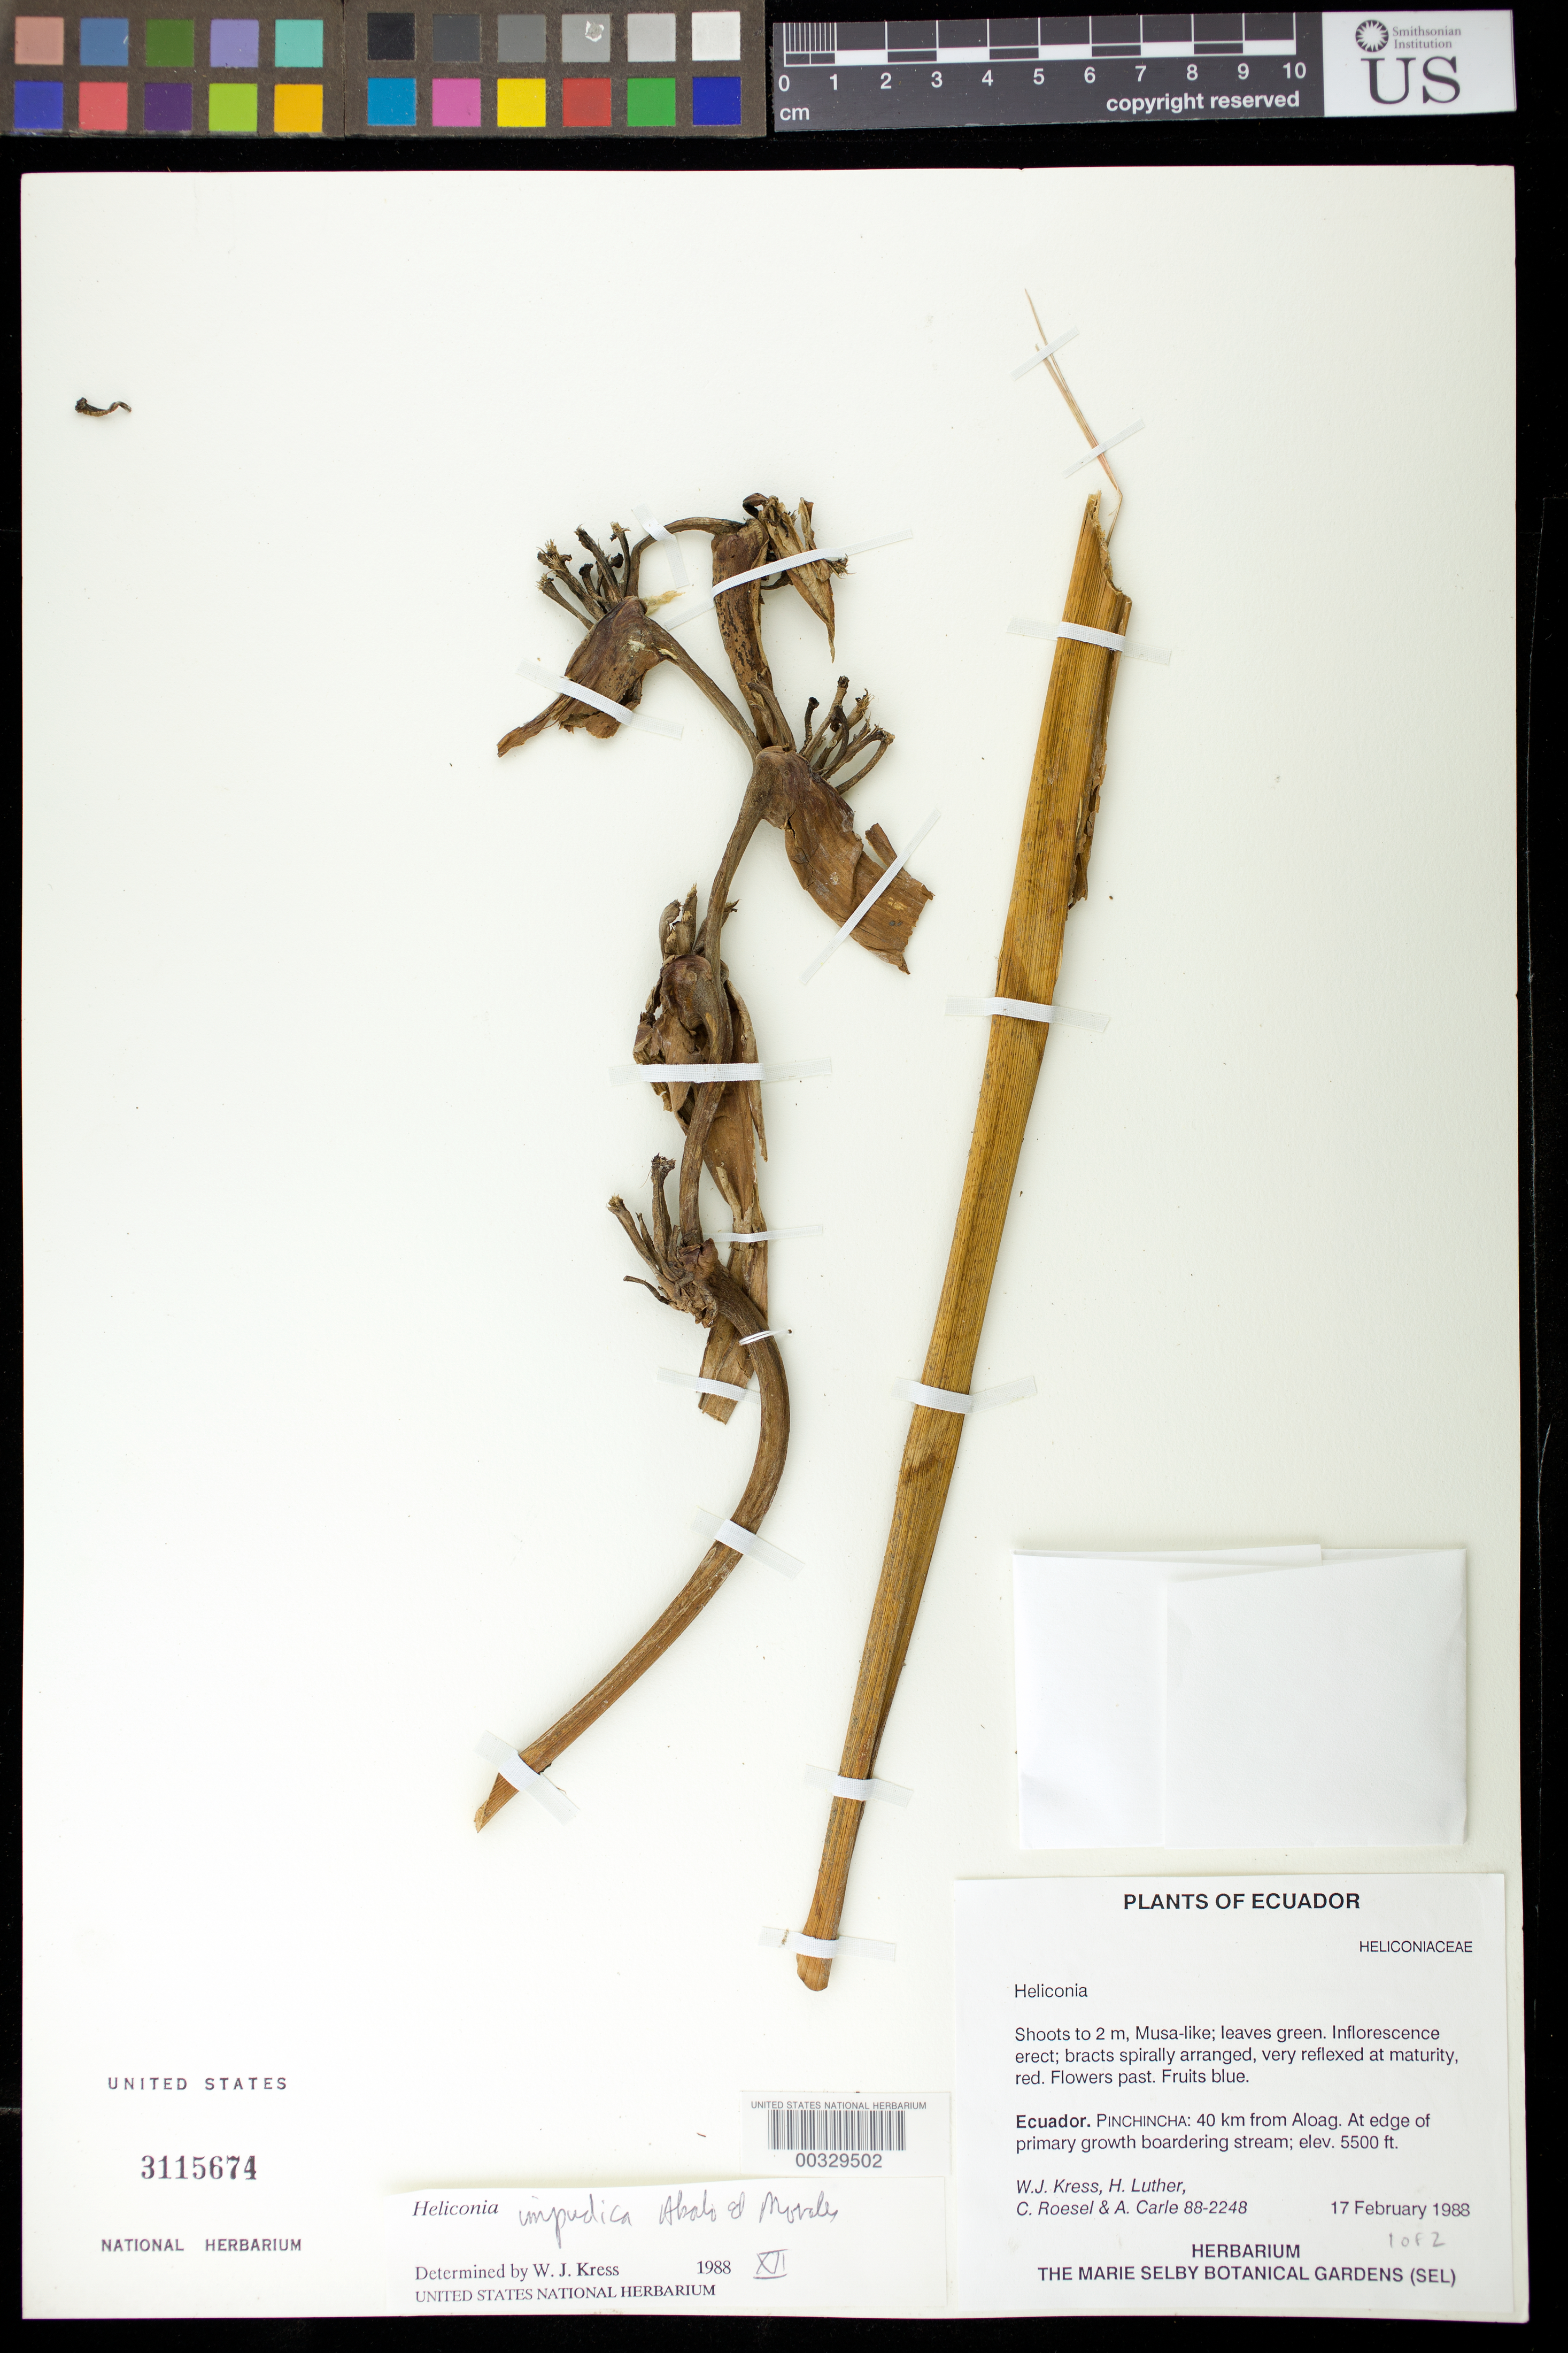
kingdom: Plantae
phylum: Tracheophyta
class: Liliopsida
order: Zingiberales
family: Heliconiaceae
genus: Heliconia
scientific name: Heliconia impudica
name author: Abalo & Morales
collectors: W. J. Kress, Harry E. Luther, C. S. Roesel & A. Carle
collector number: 88-2248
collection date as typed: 17 Feb 1988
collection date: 1988-02-17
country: Ecuador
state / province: Pichincha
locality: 40 km from aloag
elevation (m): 1676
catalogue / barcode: US 3115674